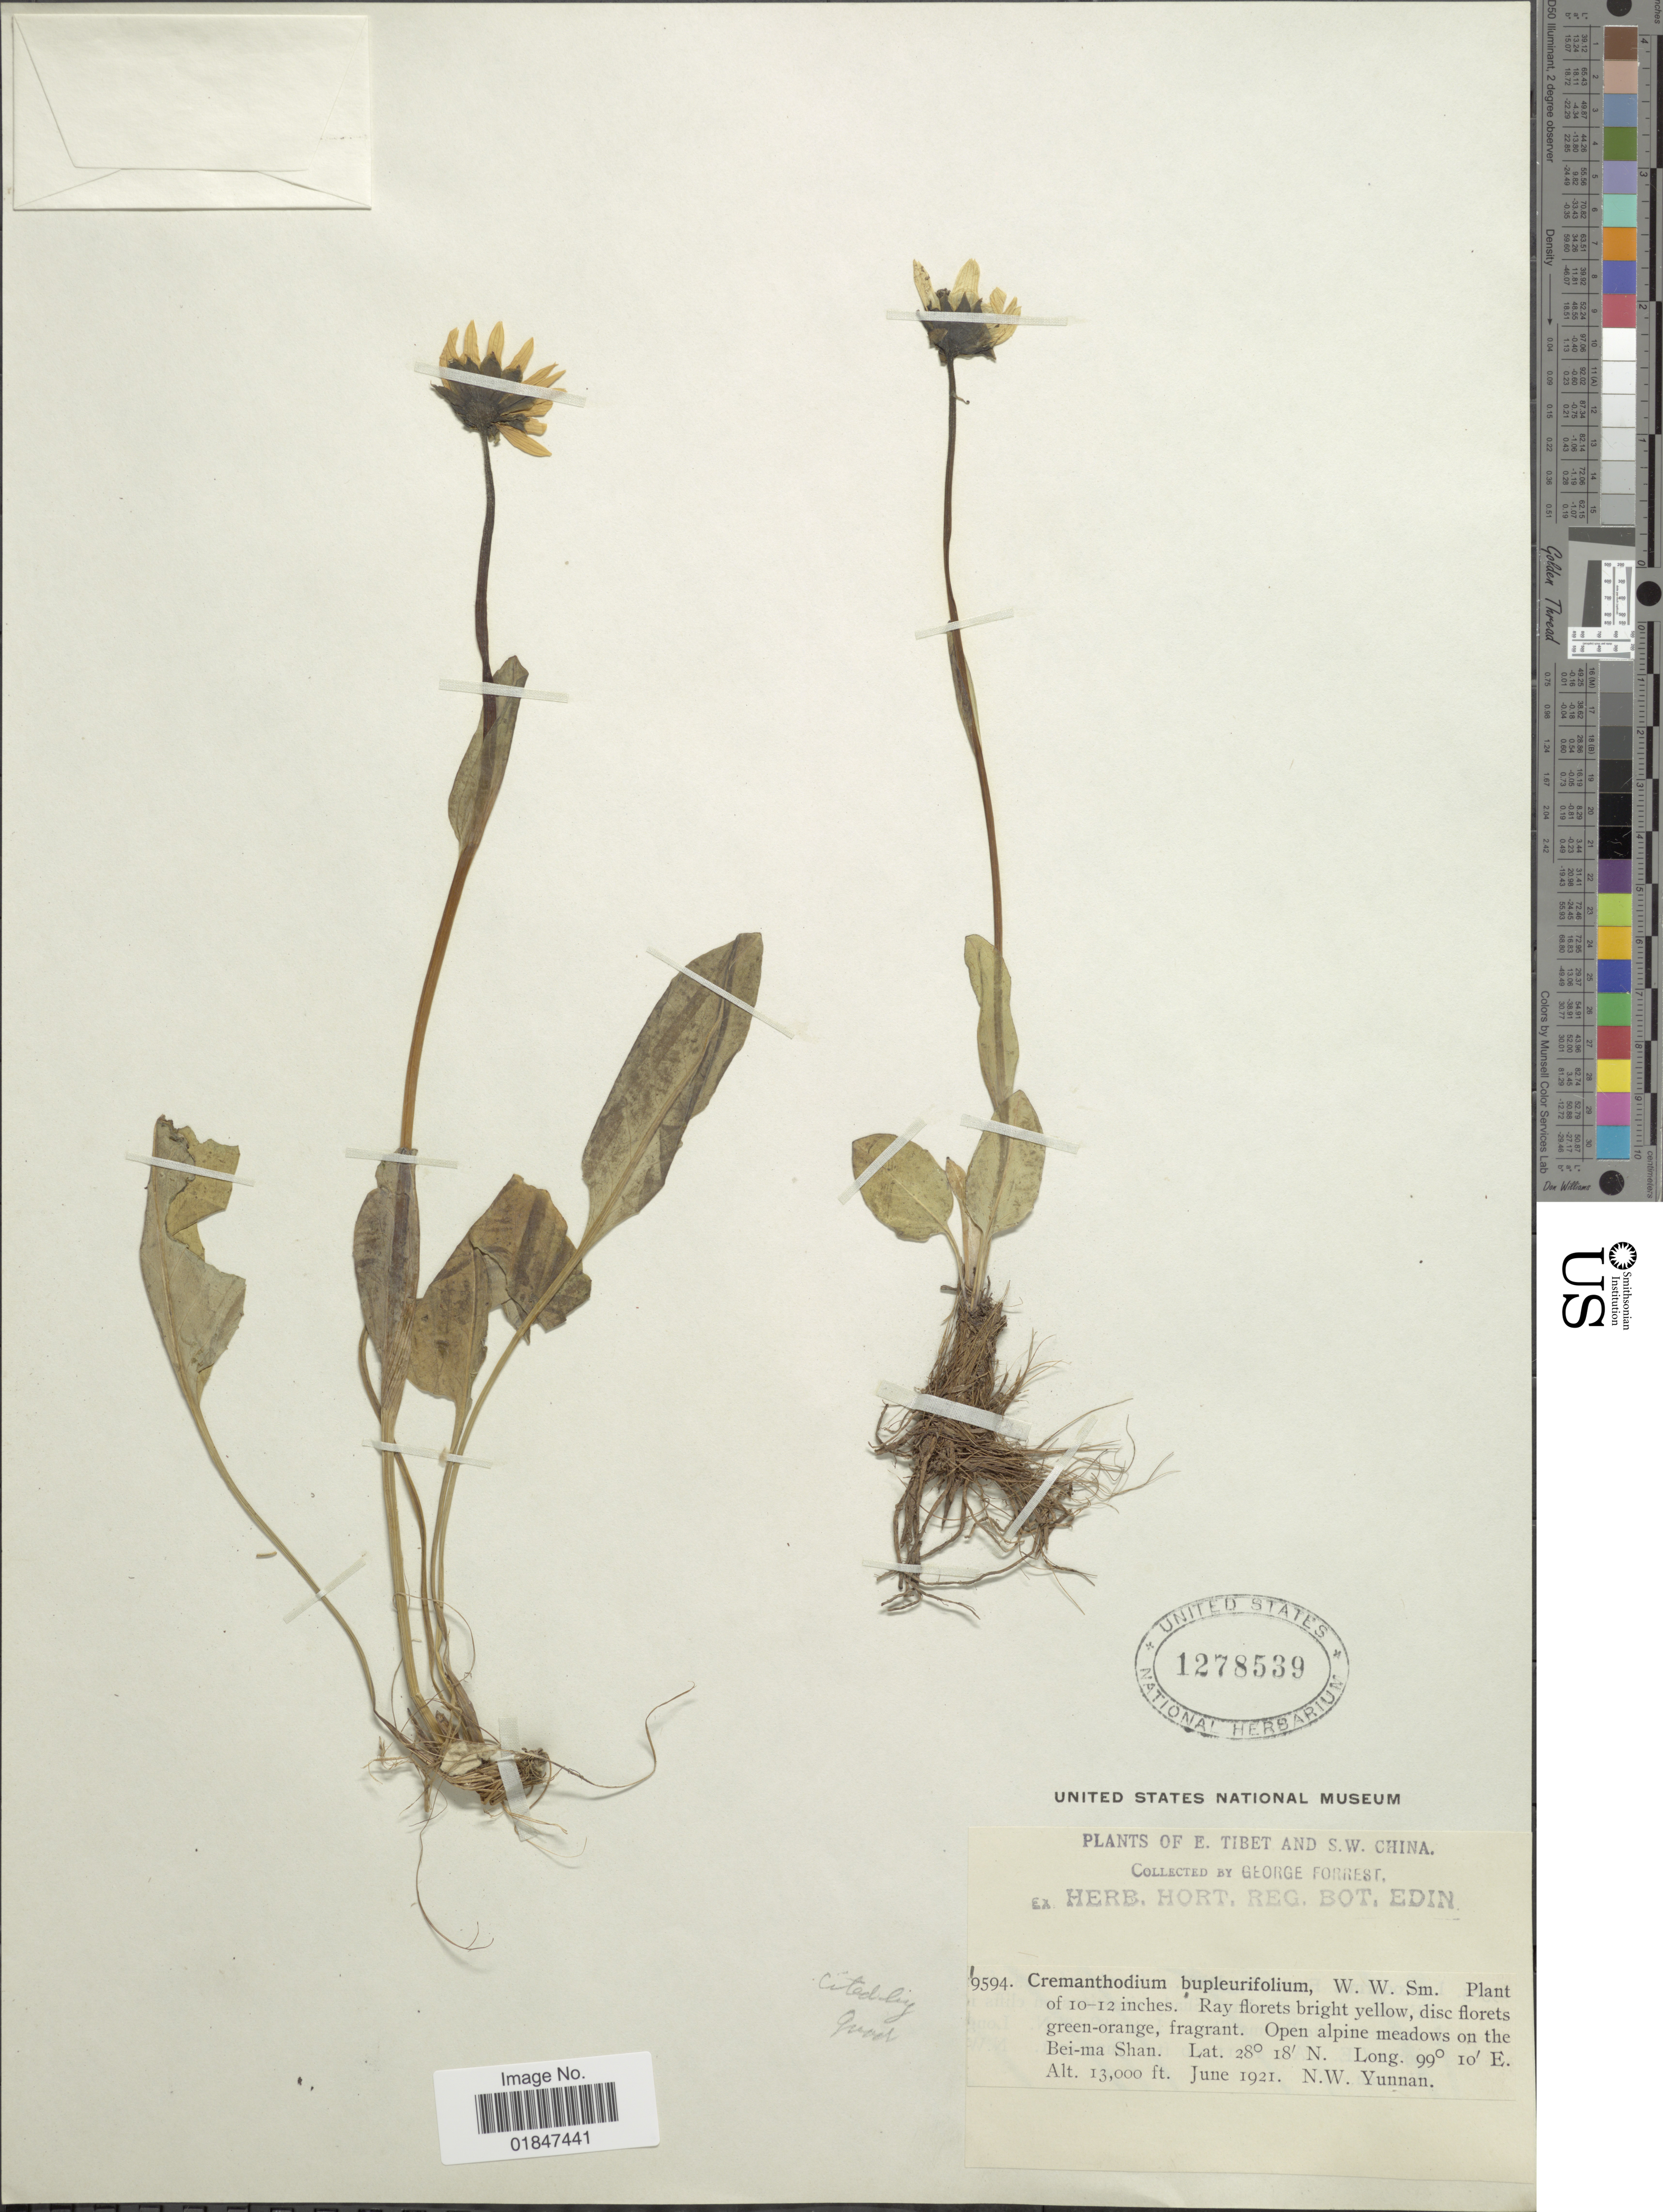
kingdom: Plantae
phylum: Tracheophyta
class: Magnoliopsida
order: Asterales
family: Asteraceae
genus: Cremanthodium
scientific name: Cremanthodium bupleurifolium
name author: W.W. Sm.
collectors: G. Forrest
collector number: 9594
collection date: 1921-06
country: China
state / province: Yunnan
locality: E. Tibet and S.W. China, Open alpine meadows on the Bei-ma Shan. N.W. Yunnan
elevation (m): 3962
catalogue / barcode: US 1278539